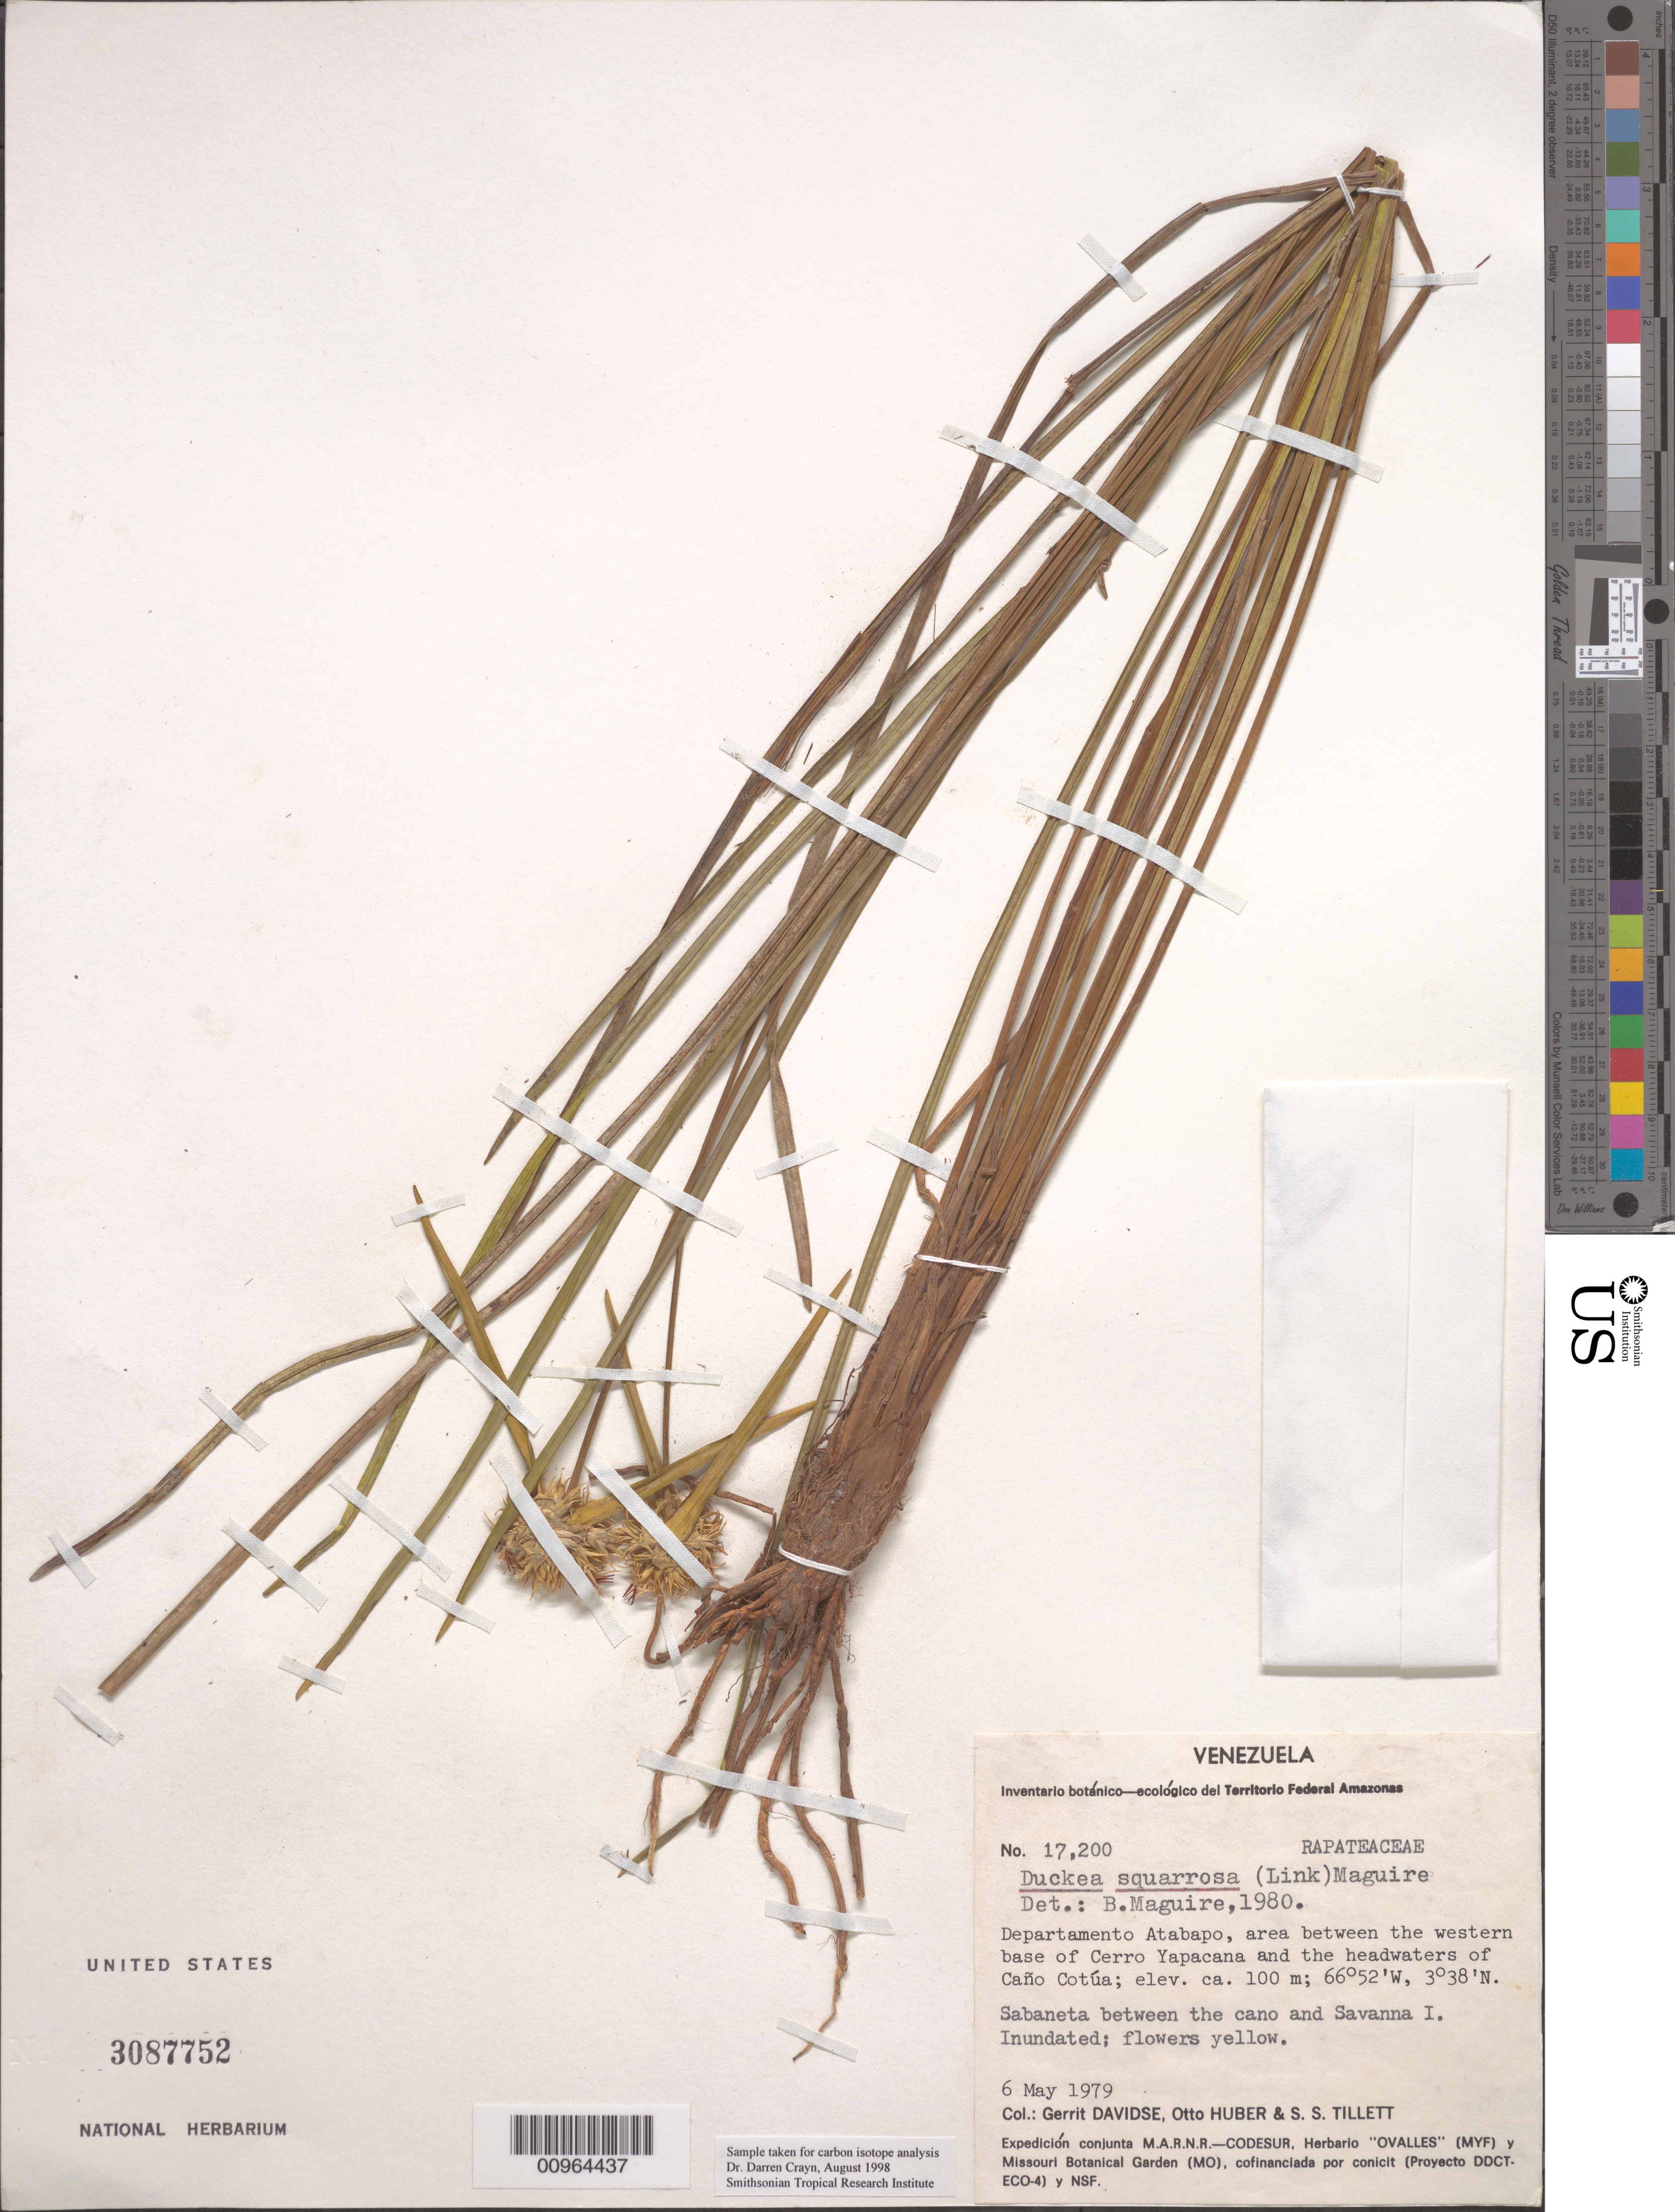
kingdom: Plantae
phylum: Tracheophyta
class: Liliopsida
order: Poales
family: Rapateaceae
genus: Duckea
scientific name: Duckea squarrosa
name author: (Willd.) Maguire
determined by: Maguire, Bassett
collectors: G. Davidse, O. Huber & S. S. Tillett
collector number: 17200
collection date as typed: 6-May-79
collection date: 1979-05-06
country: Venezuela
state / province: Amazonas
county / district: Atabapo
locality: Cerro Yapacána, western base, to headwaters of Caño Cotúa; between caño and savanna I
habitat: Sabaneta; inundated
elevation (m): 100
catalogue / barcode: US 3087752